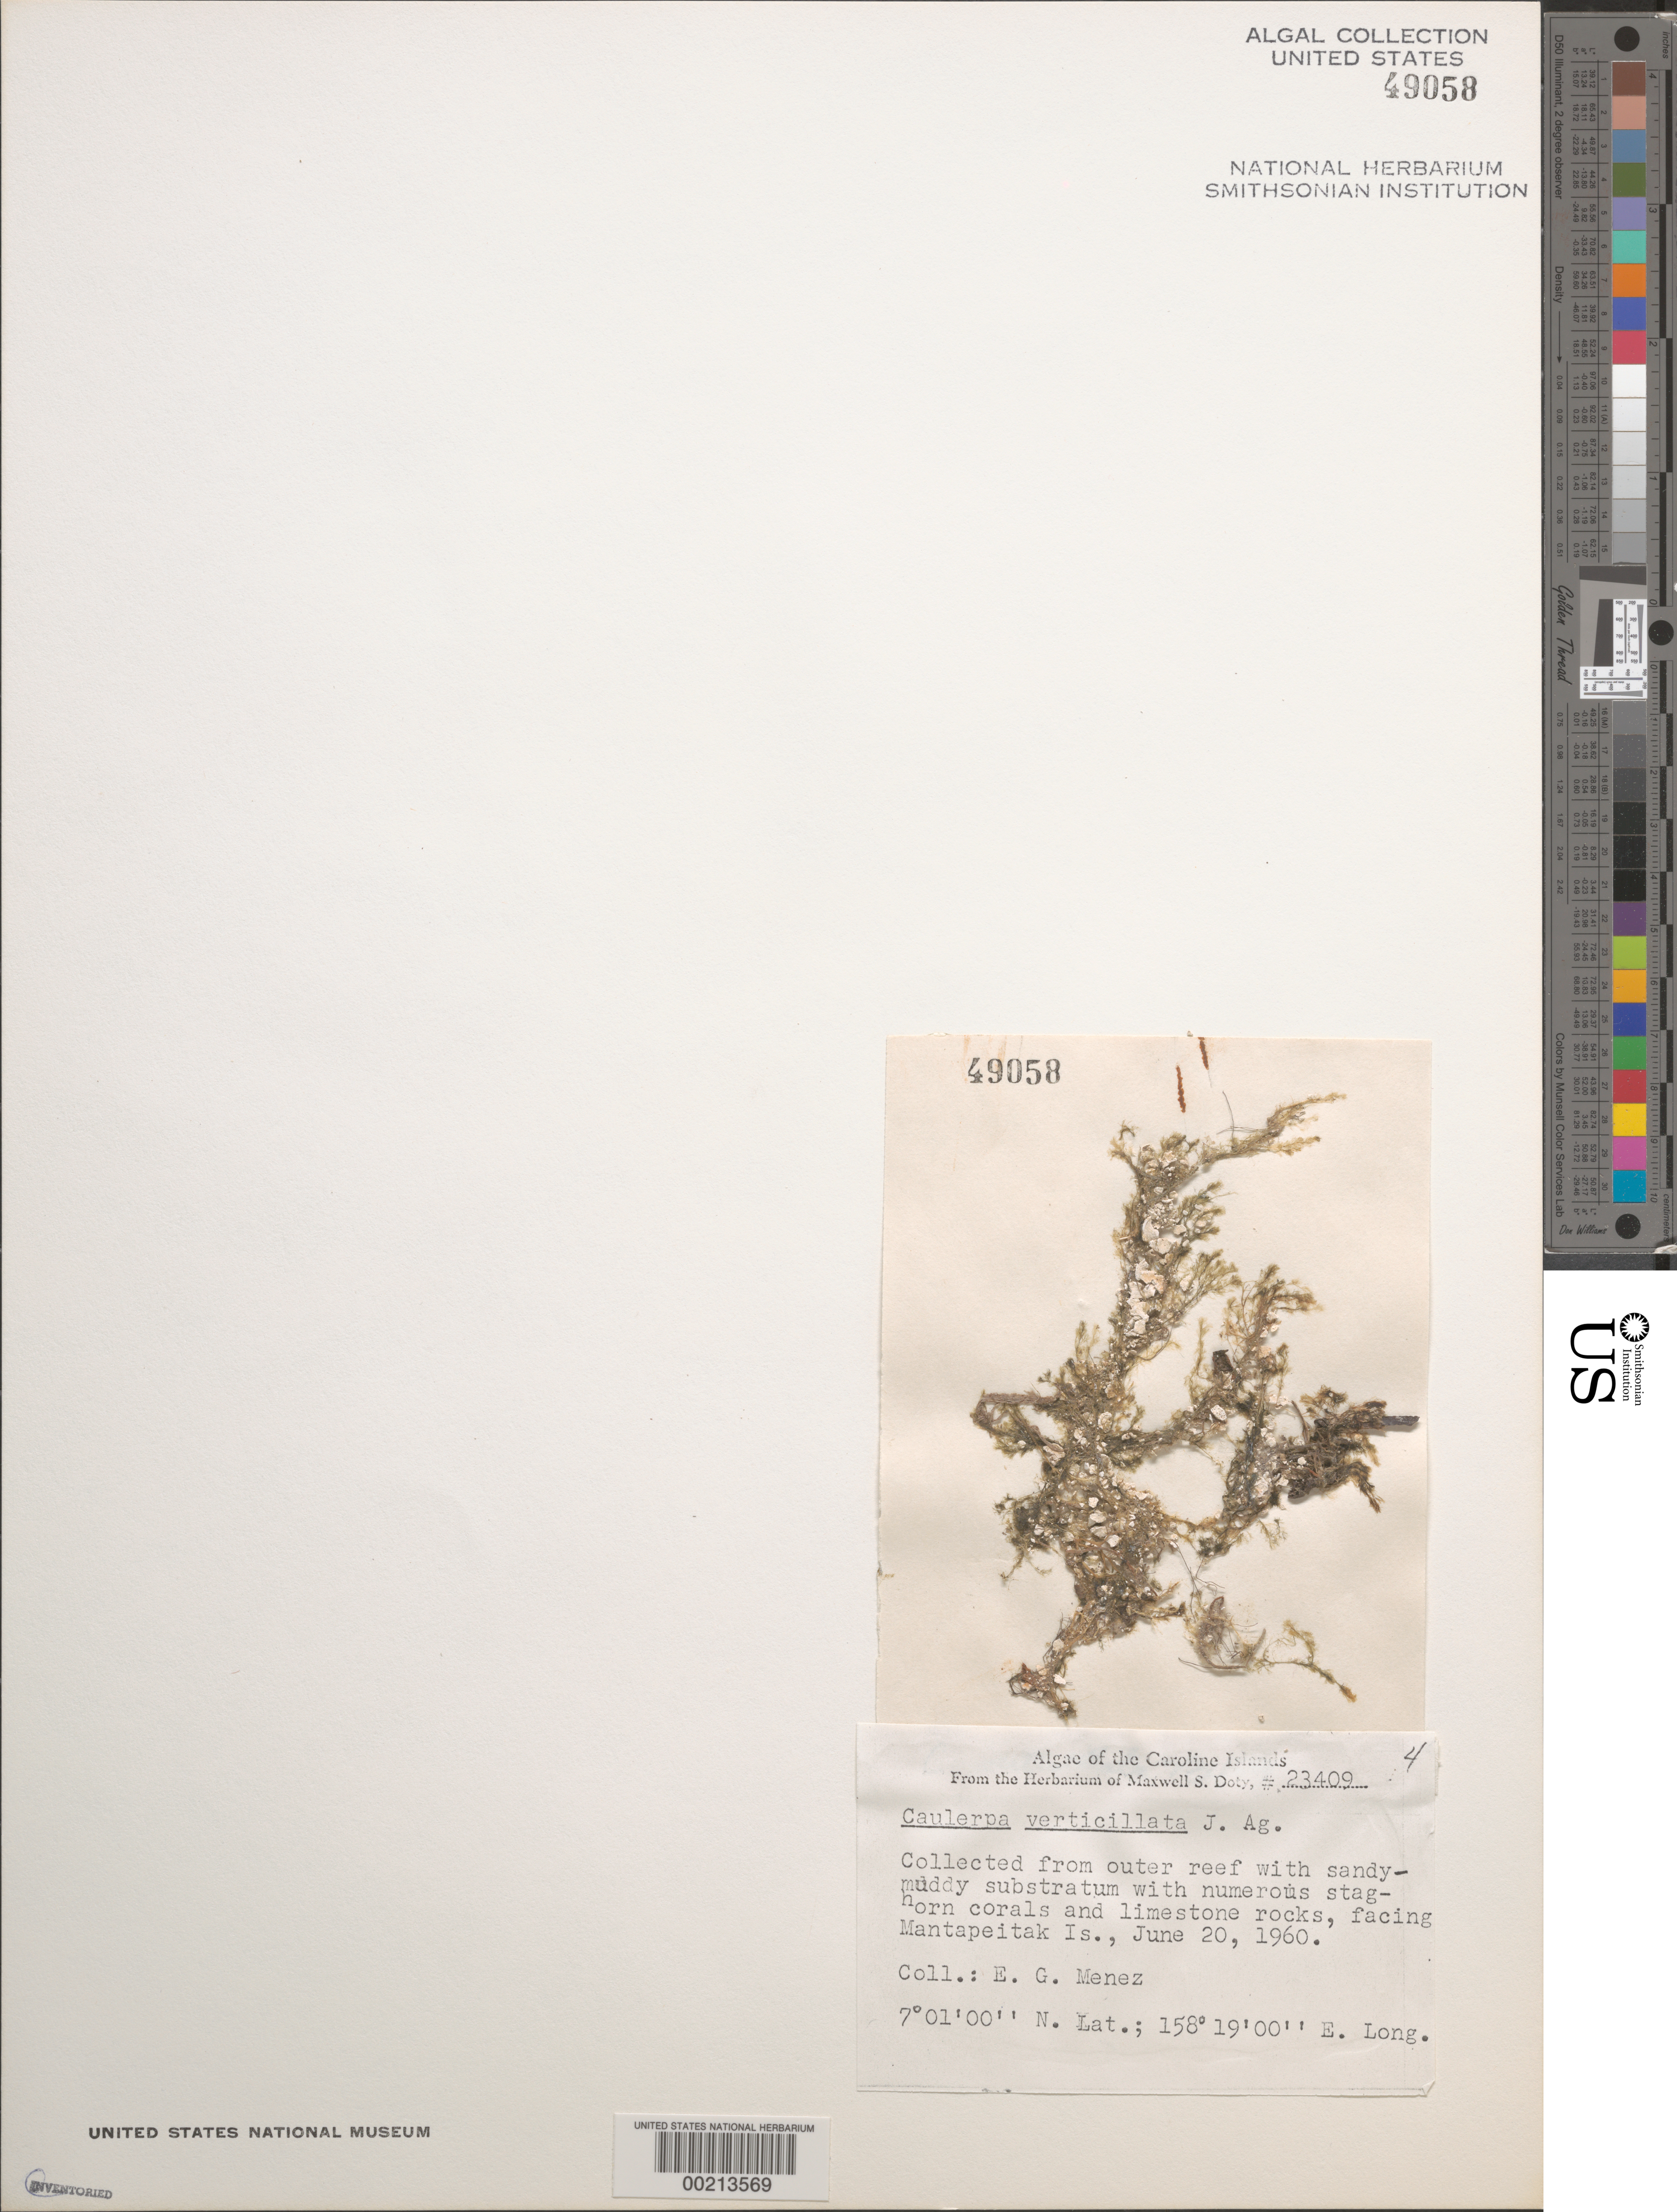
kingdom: Plantae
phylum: Chlorophyta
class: Ulvophyceae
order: Bryopsidales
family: Caulerpaceae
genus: Caulerpa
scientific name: Caulerpa verticillata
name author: J. Agardh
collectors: Meñez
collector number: MSD 23409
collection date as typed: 20 Jun 1960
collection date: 1960-06-20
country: Micronesia, Federated States of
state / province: Pohnpei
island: Mantapeitak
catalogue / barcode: US 49058